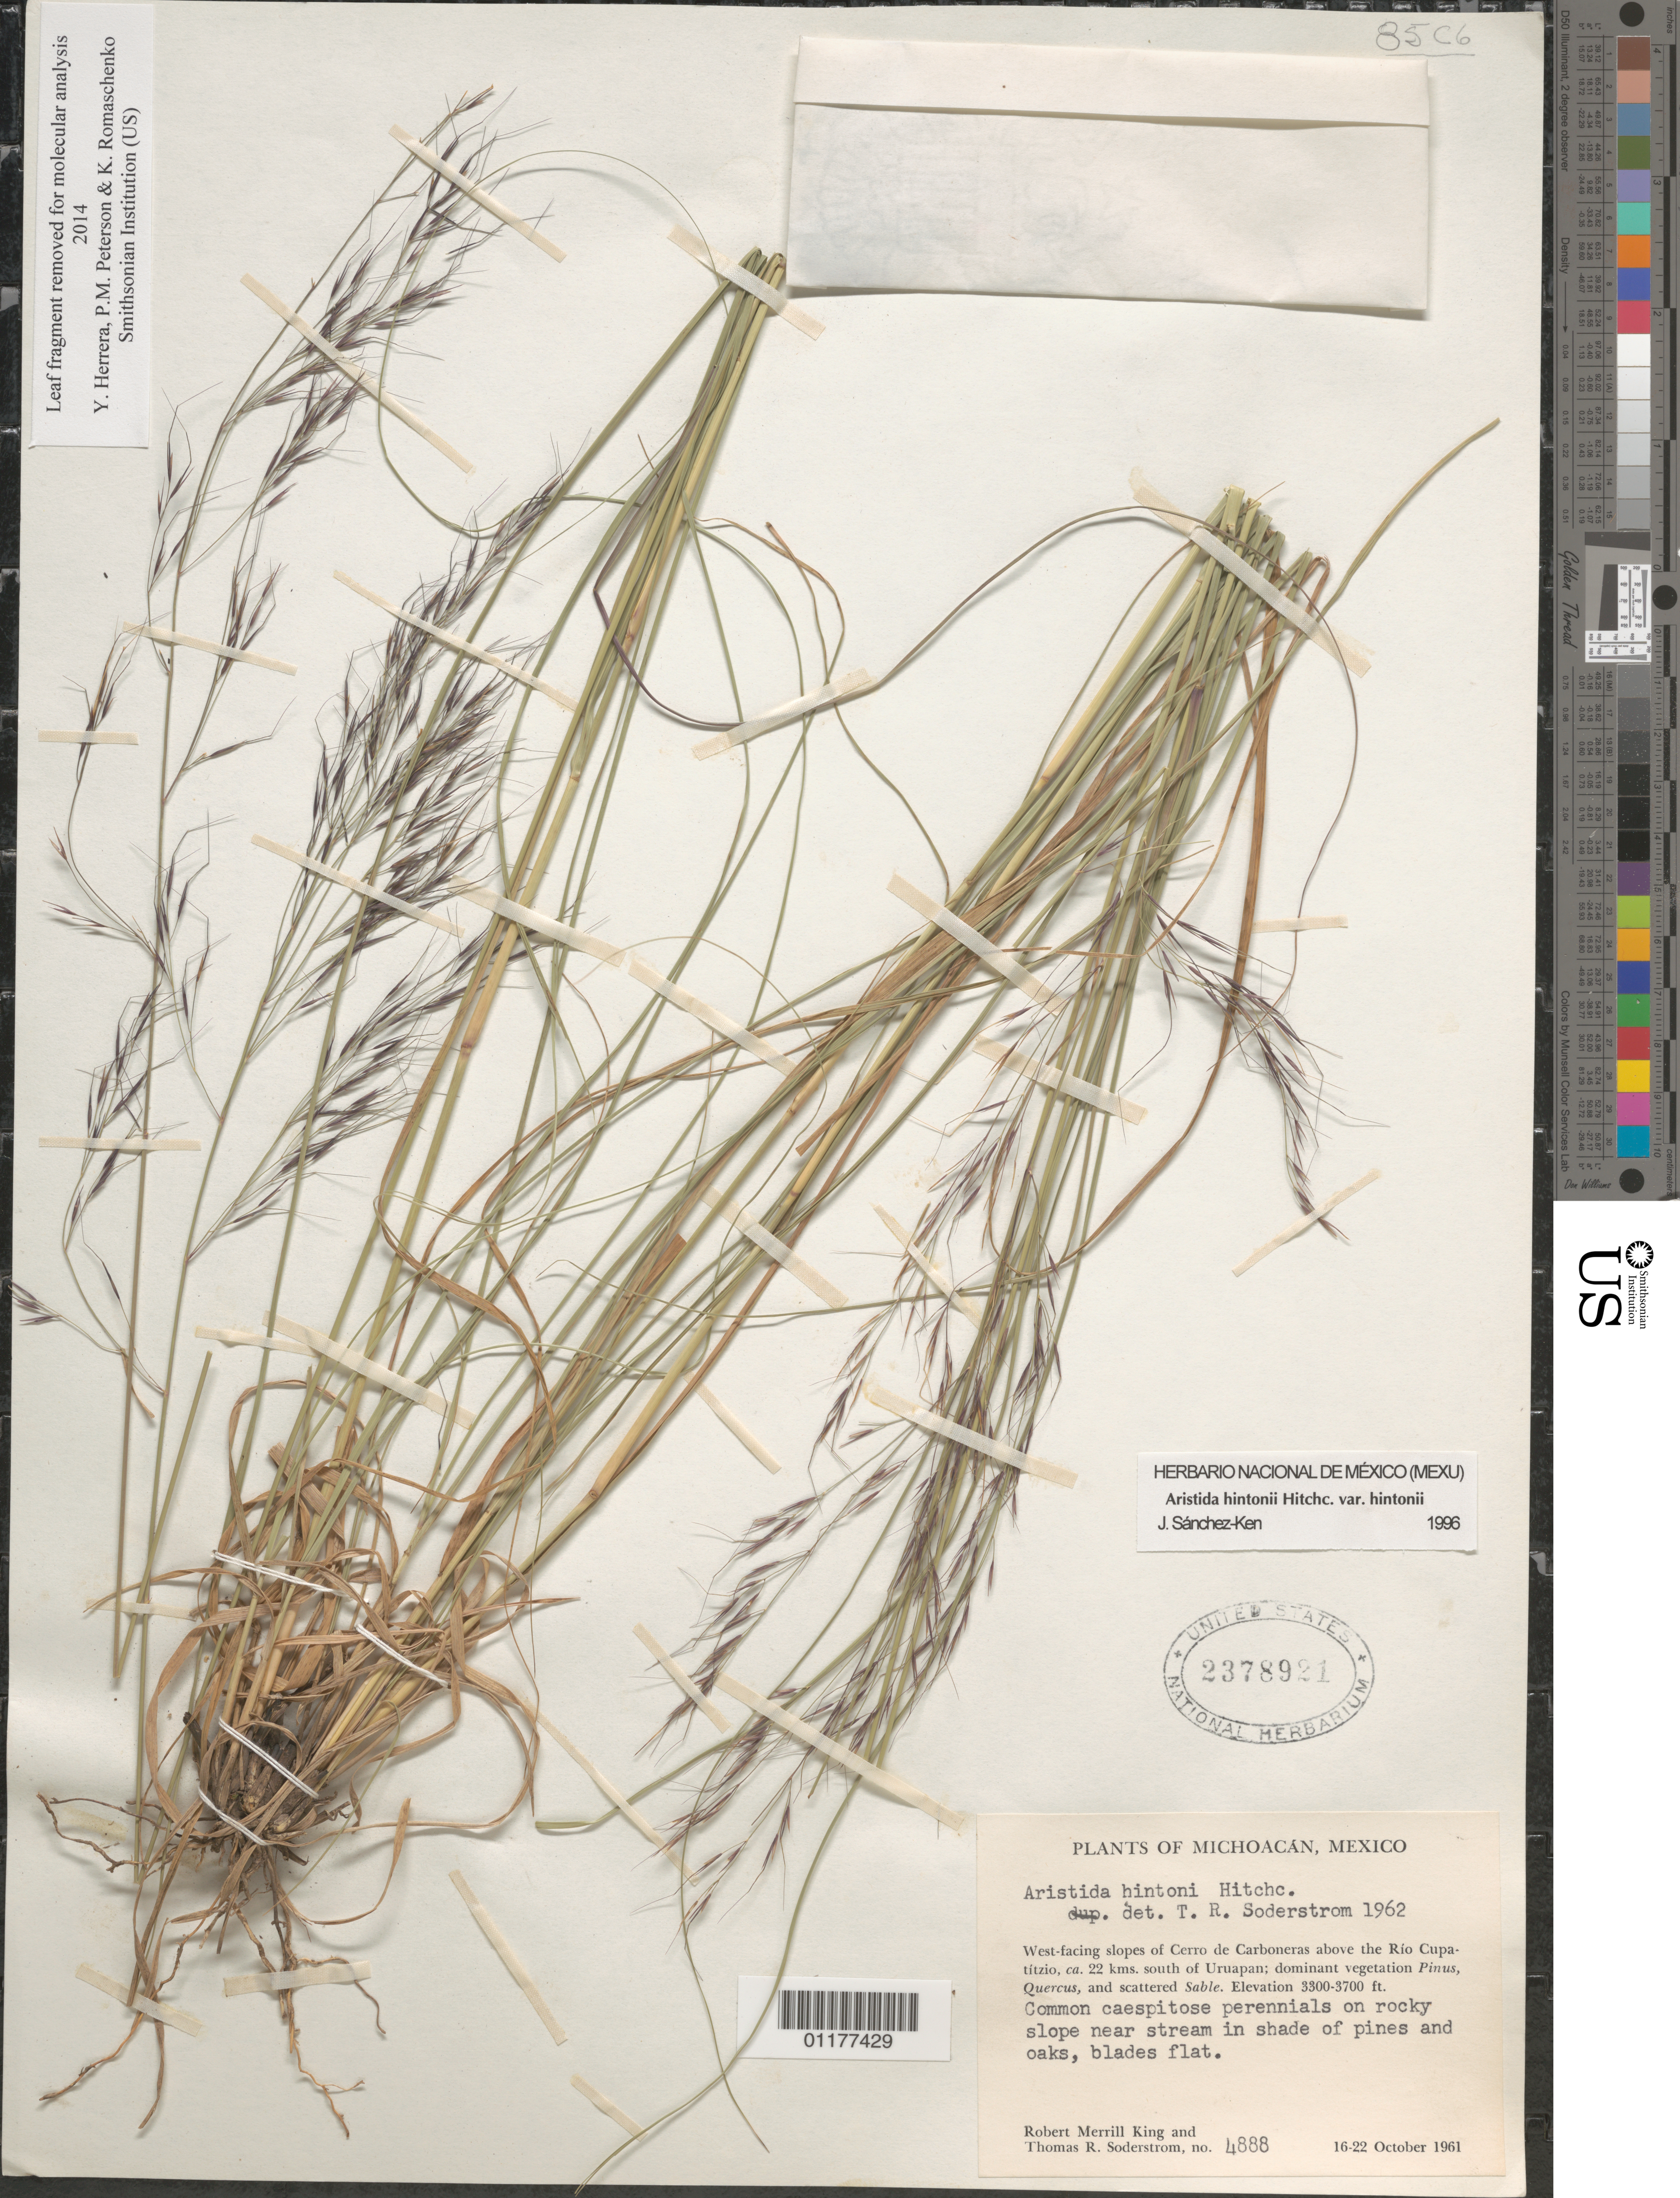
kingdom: Plantae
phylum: Tracheophyta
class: Liliopsida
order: Poales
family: Poaceae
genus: Aristida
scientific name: Aristida hintonii var. hintonii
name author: Hitchc.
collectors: R. M. King & T. R. Soderstrom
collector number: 4888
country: Mexico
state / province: Michoacán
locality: Cerro of Carboneras above the Rio Cuatitzio, S of Uruapan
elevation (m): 1006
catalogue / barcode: US 2378921